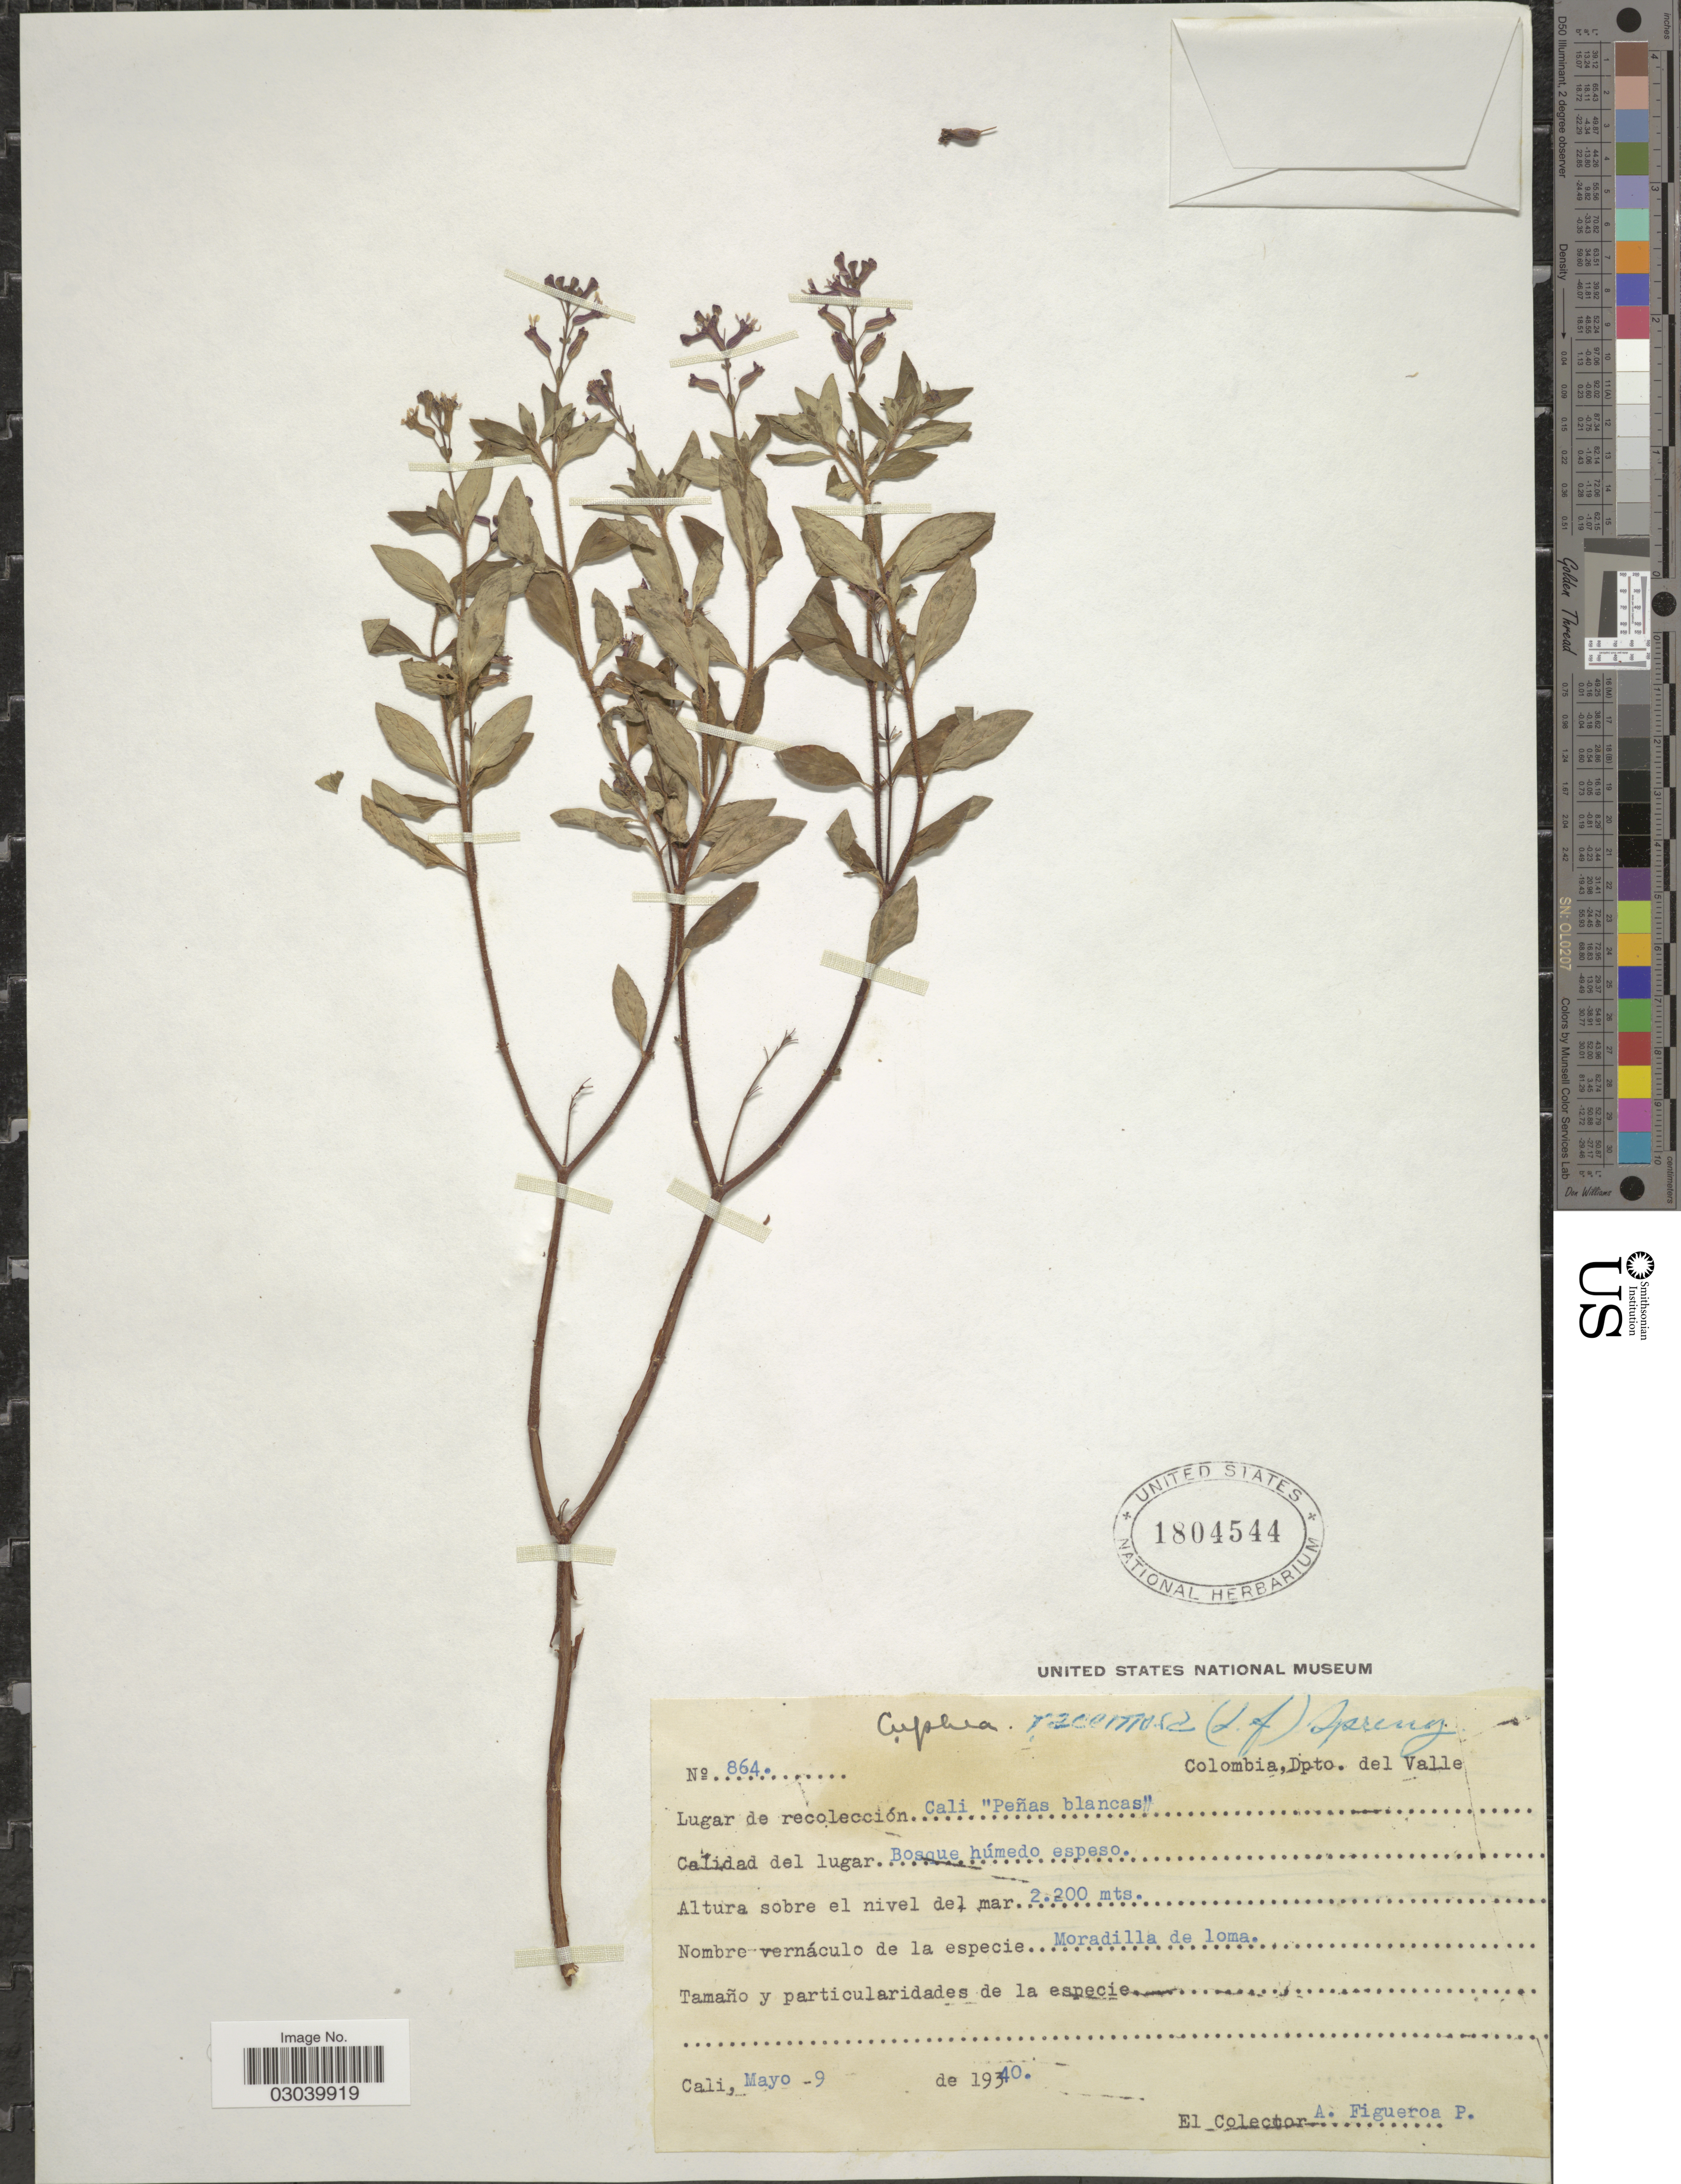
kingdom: Plantae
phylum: Tracheophyta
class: Magnoliopsida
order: Myrtales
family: Lythraceae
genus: Cuphea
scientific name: Cuphea racemosa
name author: (L. f.) Spreng.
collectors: A. Figueroa-Potes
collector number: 864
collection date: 1940-05-09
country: Colombia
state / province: Valle del Cauca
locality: Dpto. del Valle, Cali "Peñas blancas".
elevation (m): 2200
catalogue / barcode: US 1804544